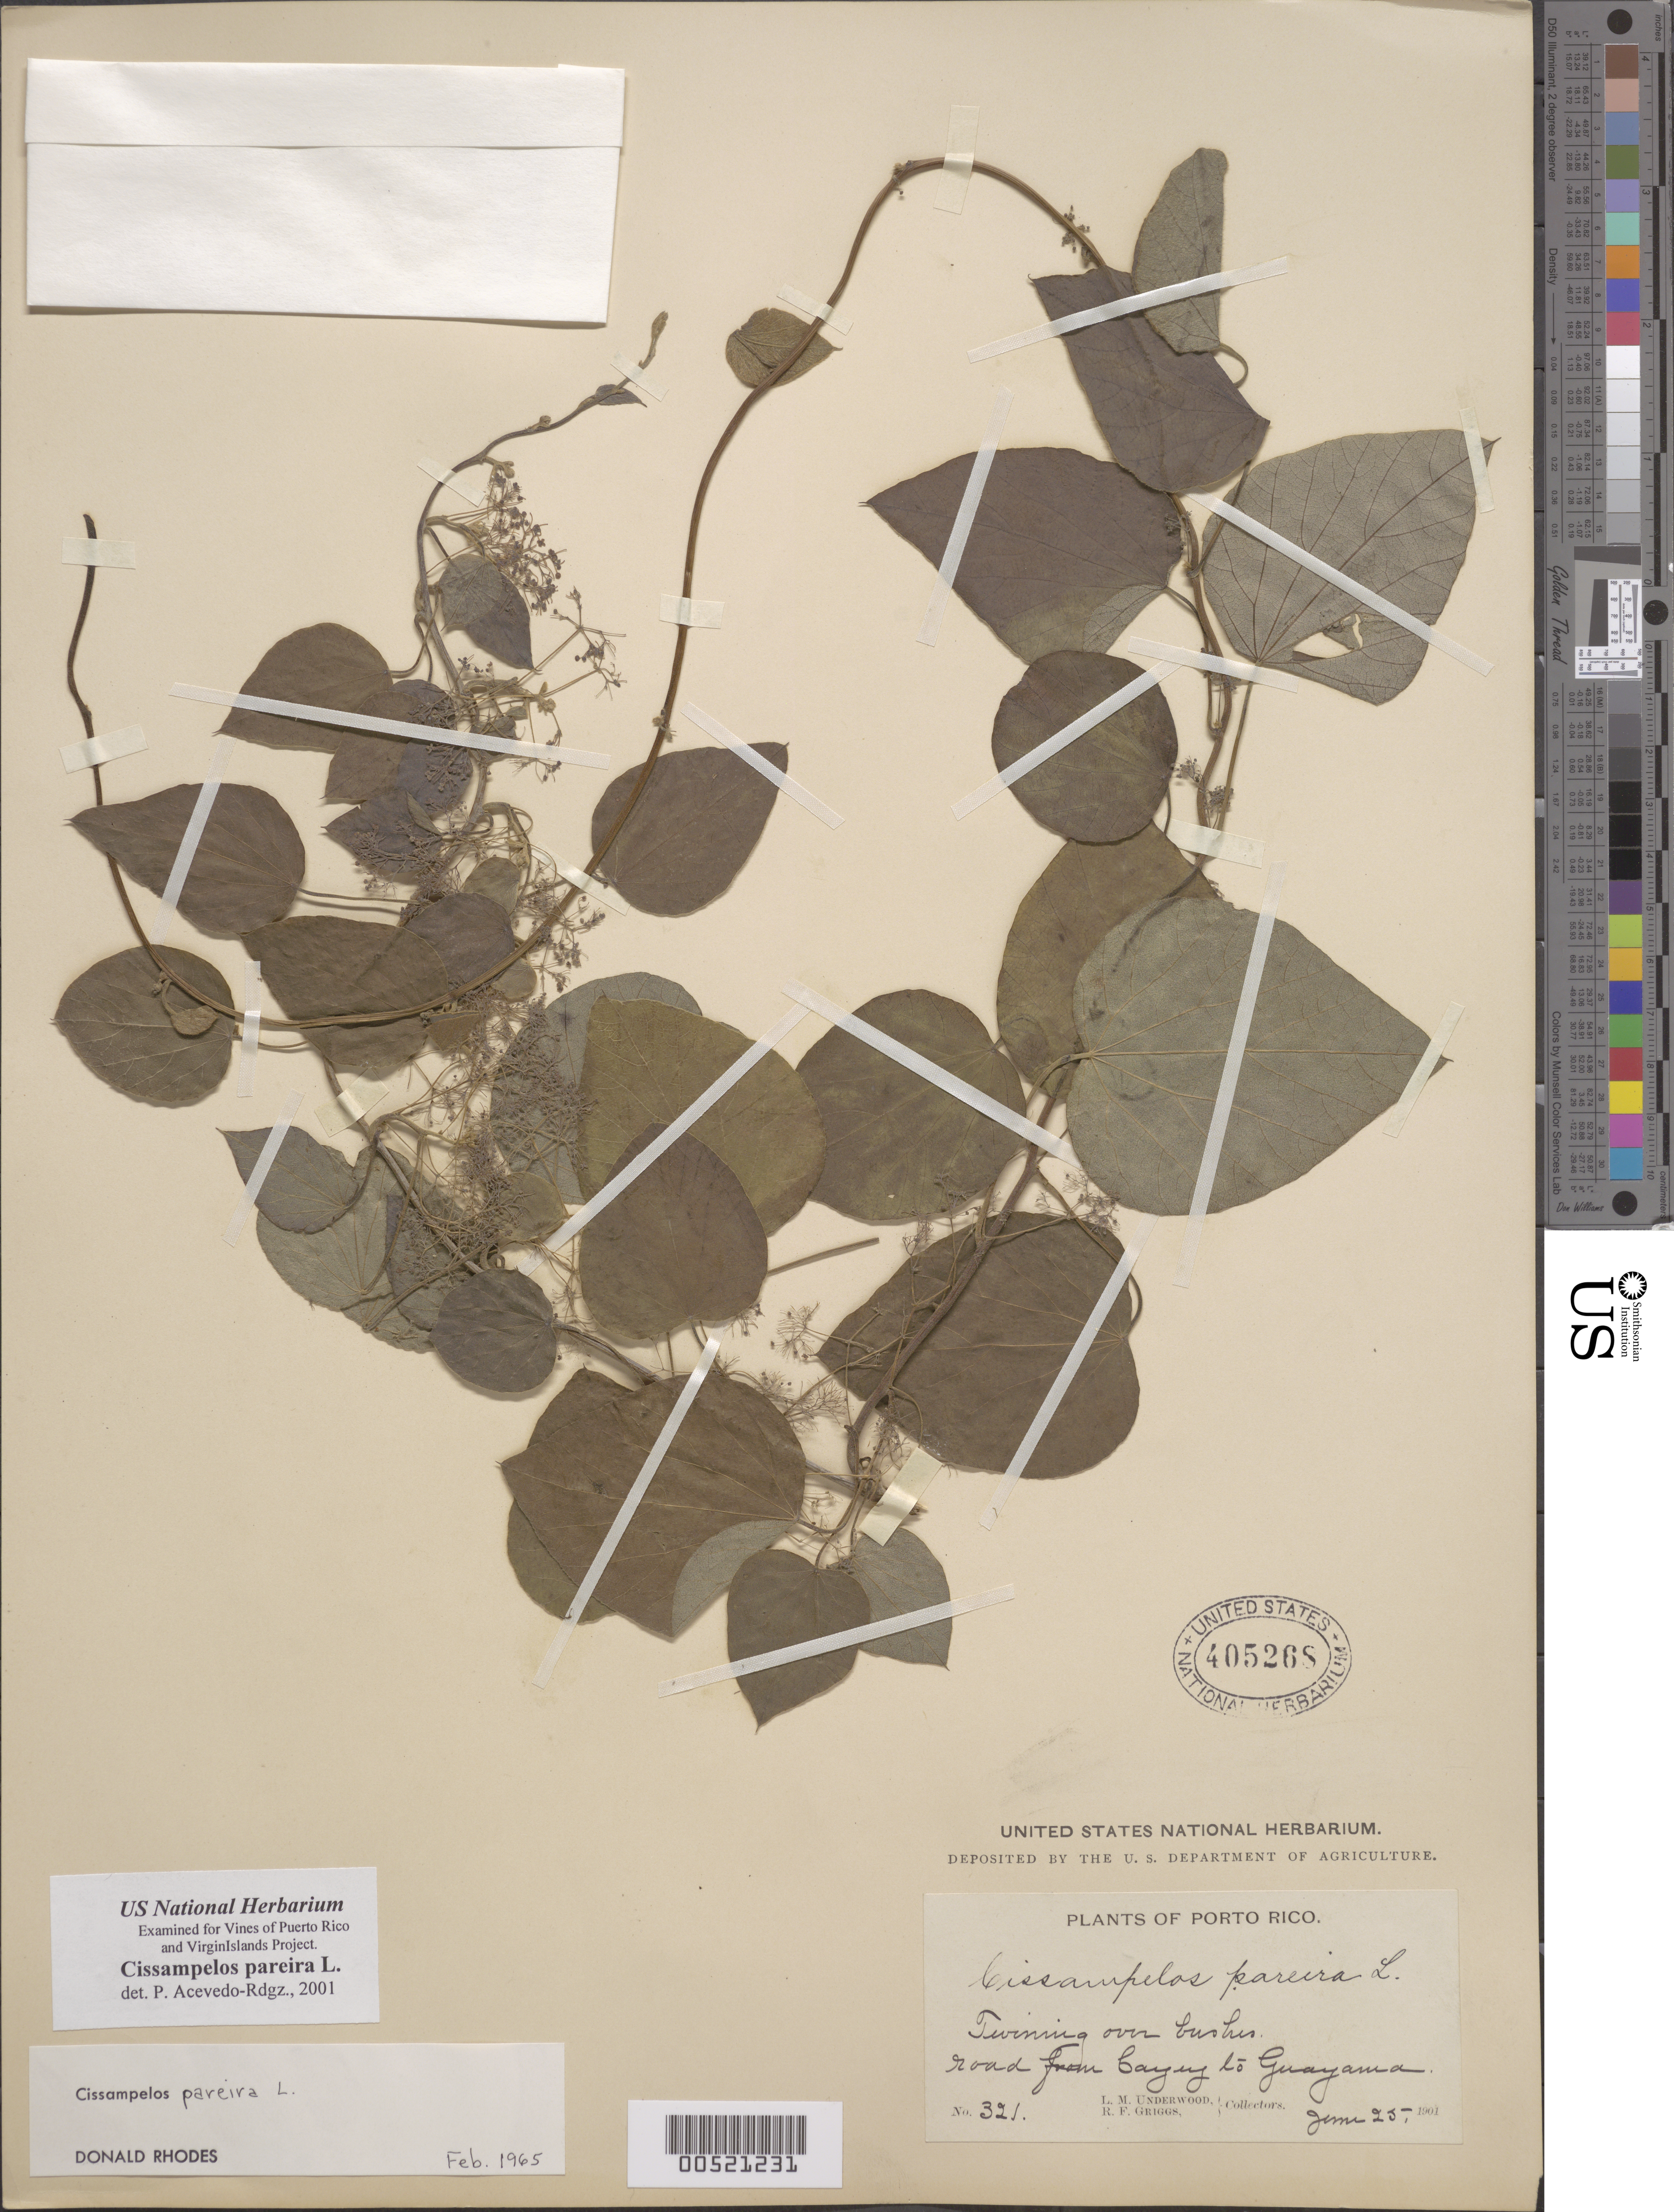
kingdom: Plantae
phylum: Tracheophyta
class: Magnoliopsida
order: Ranunculales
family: Menispermaceae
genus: Cissampelos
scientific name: Cissampelos pareira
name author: L.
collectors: L. M. Underwood & R. F. Griggs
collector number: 321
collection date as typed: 25 Jun 1901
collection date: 1901-06-25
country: Puerto Rico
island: Greater Antilles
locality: road from Cayey to Guayama.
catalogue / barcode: US 405268